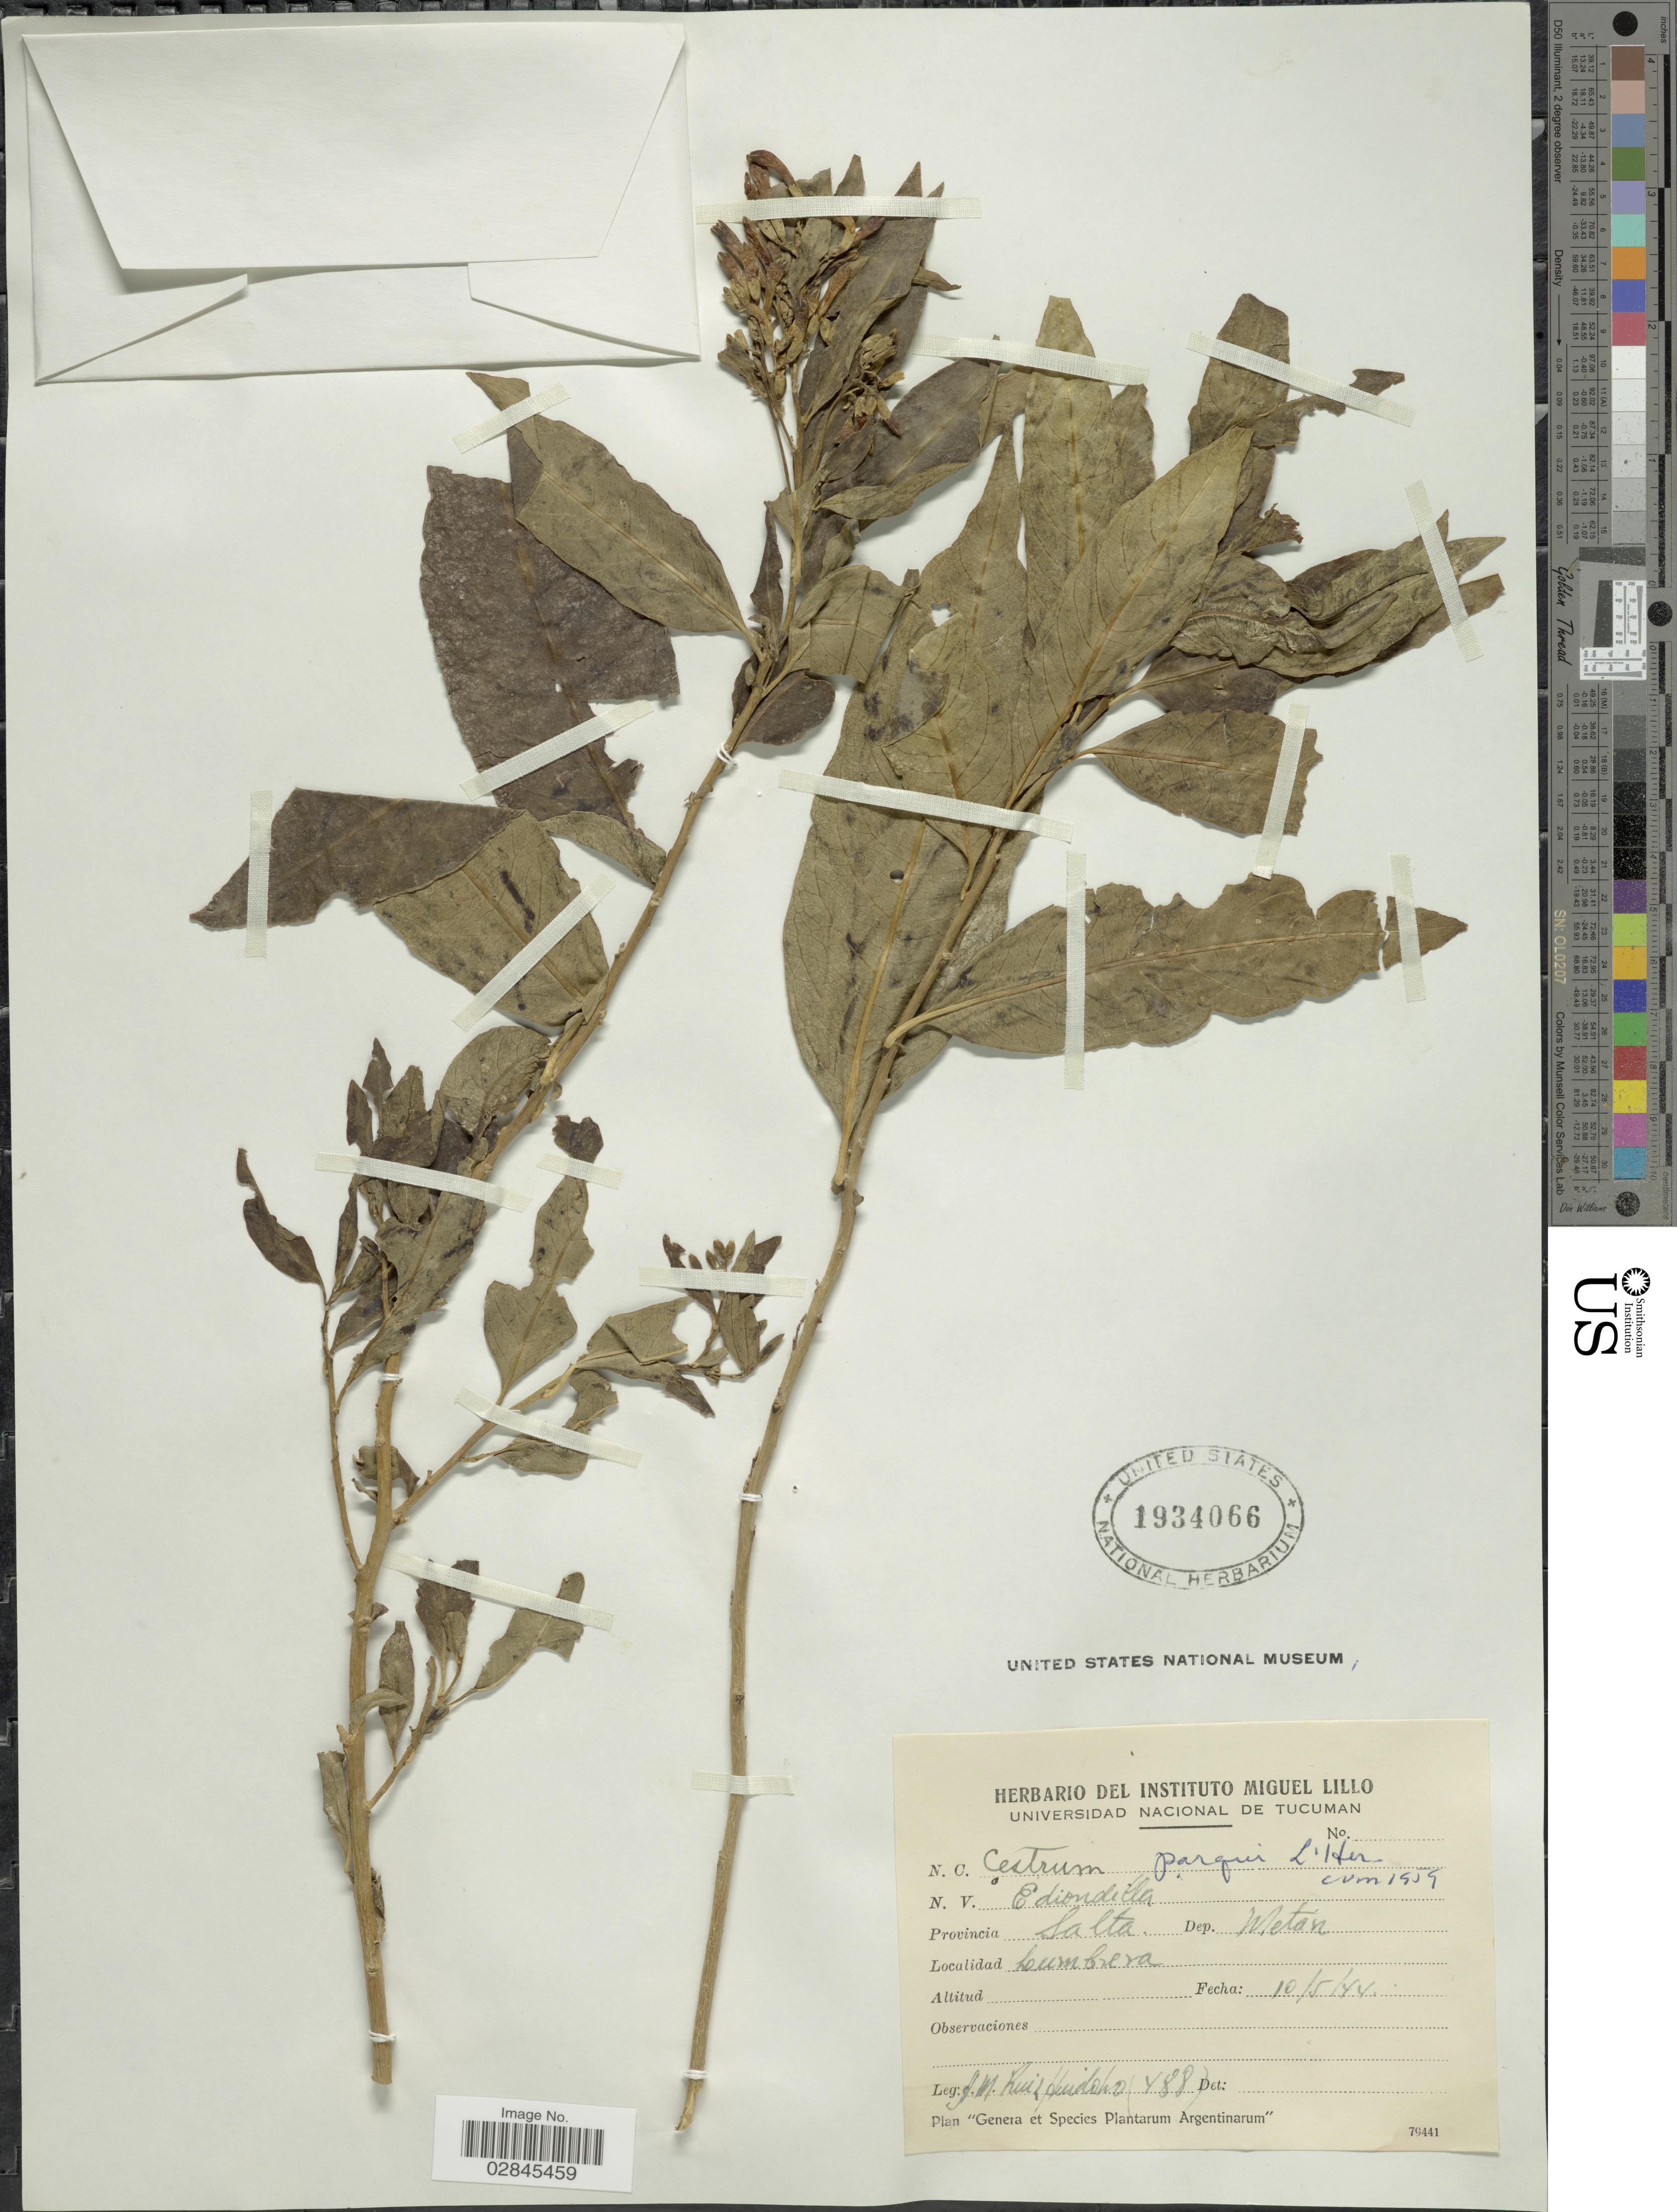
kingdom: Plantae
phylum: Tracheophyta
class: Magnoliopsida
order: Solanales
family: Solanaceae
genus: Cestrum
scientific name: Cestrum parqui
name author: L'Hér.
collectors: J. M. Ruiz Huidobo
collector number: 488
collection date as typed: Transcribed d/m/y: 10/5/44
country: Argentina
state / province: Salta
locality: Dep. Metán, Lumbrera.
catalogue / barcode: US 1934066